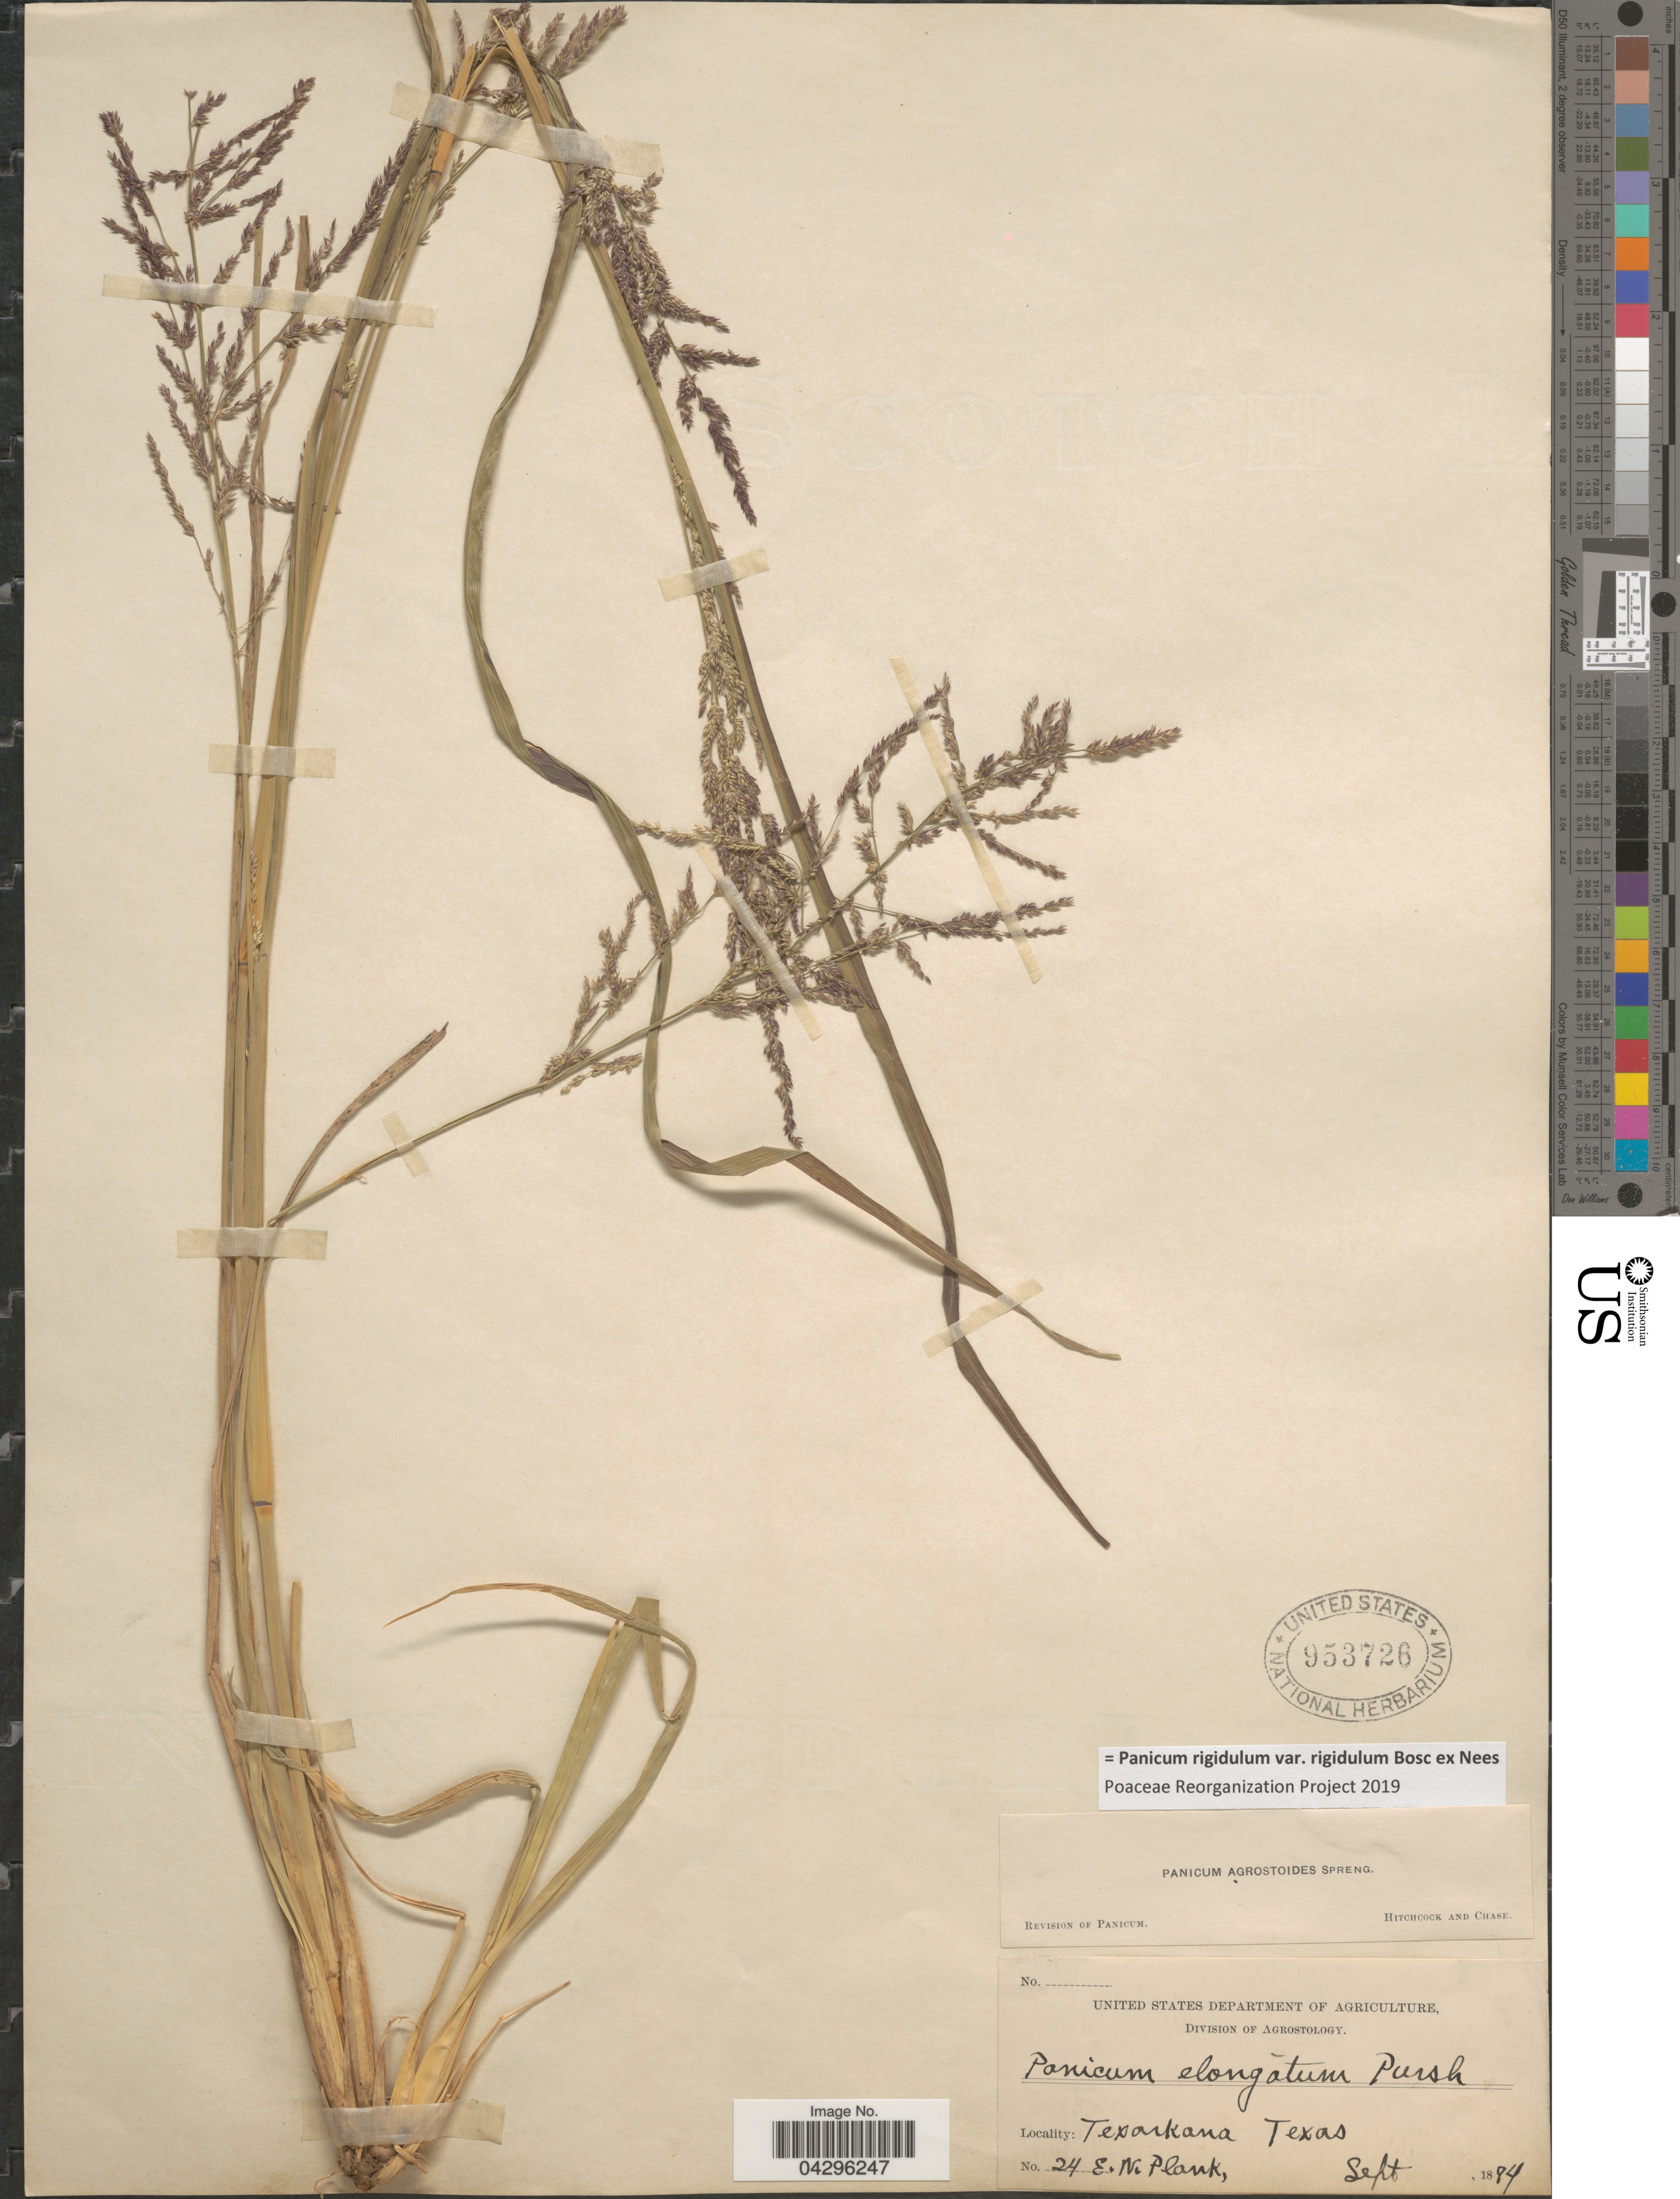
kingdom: Plantae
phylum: Tracheophyta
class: Liliopsida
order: Poales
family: Poaceae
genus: Panicum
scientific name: Panicum rigidulum var. rigidulum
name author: Bosc ex Nees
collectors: E. Plank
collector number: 24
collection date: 1894-09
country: United States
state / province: Texas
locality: Texarkana.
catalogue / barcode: US 953726